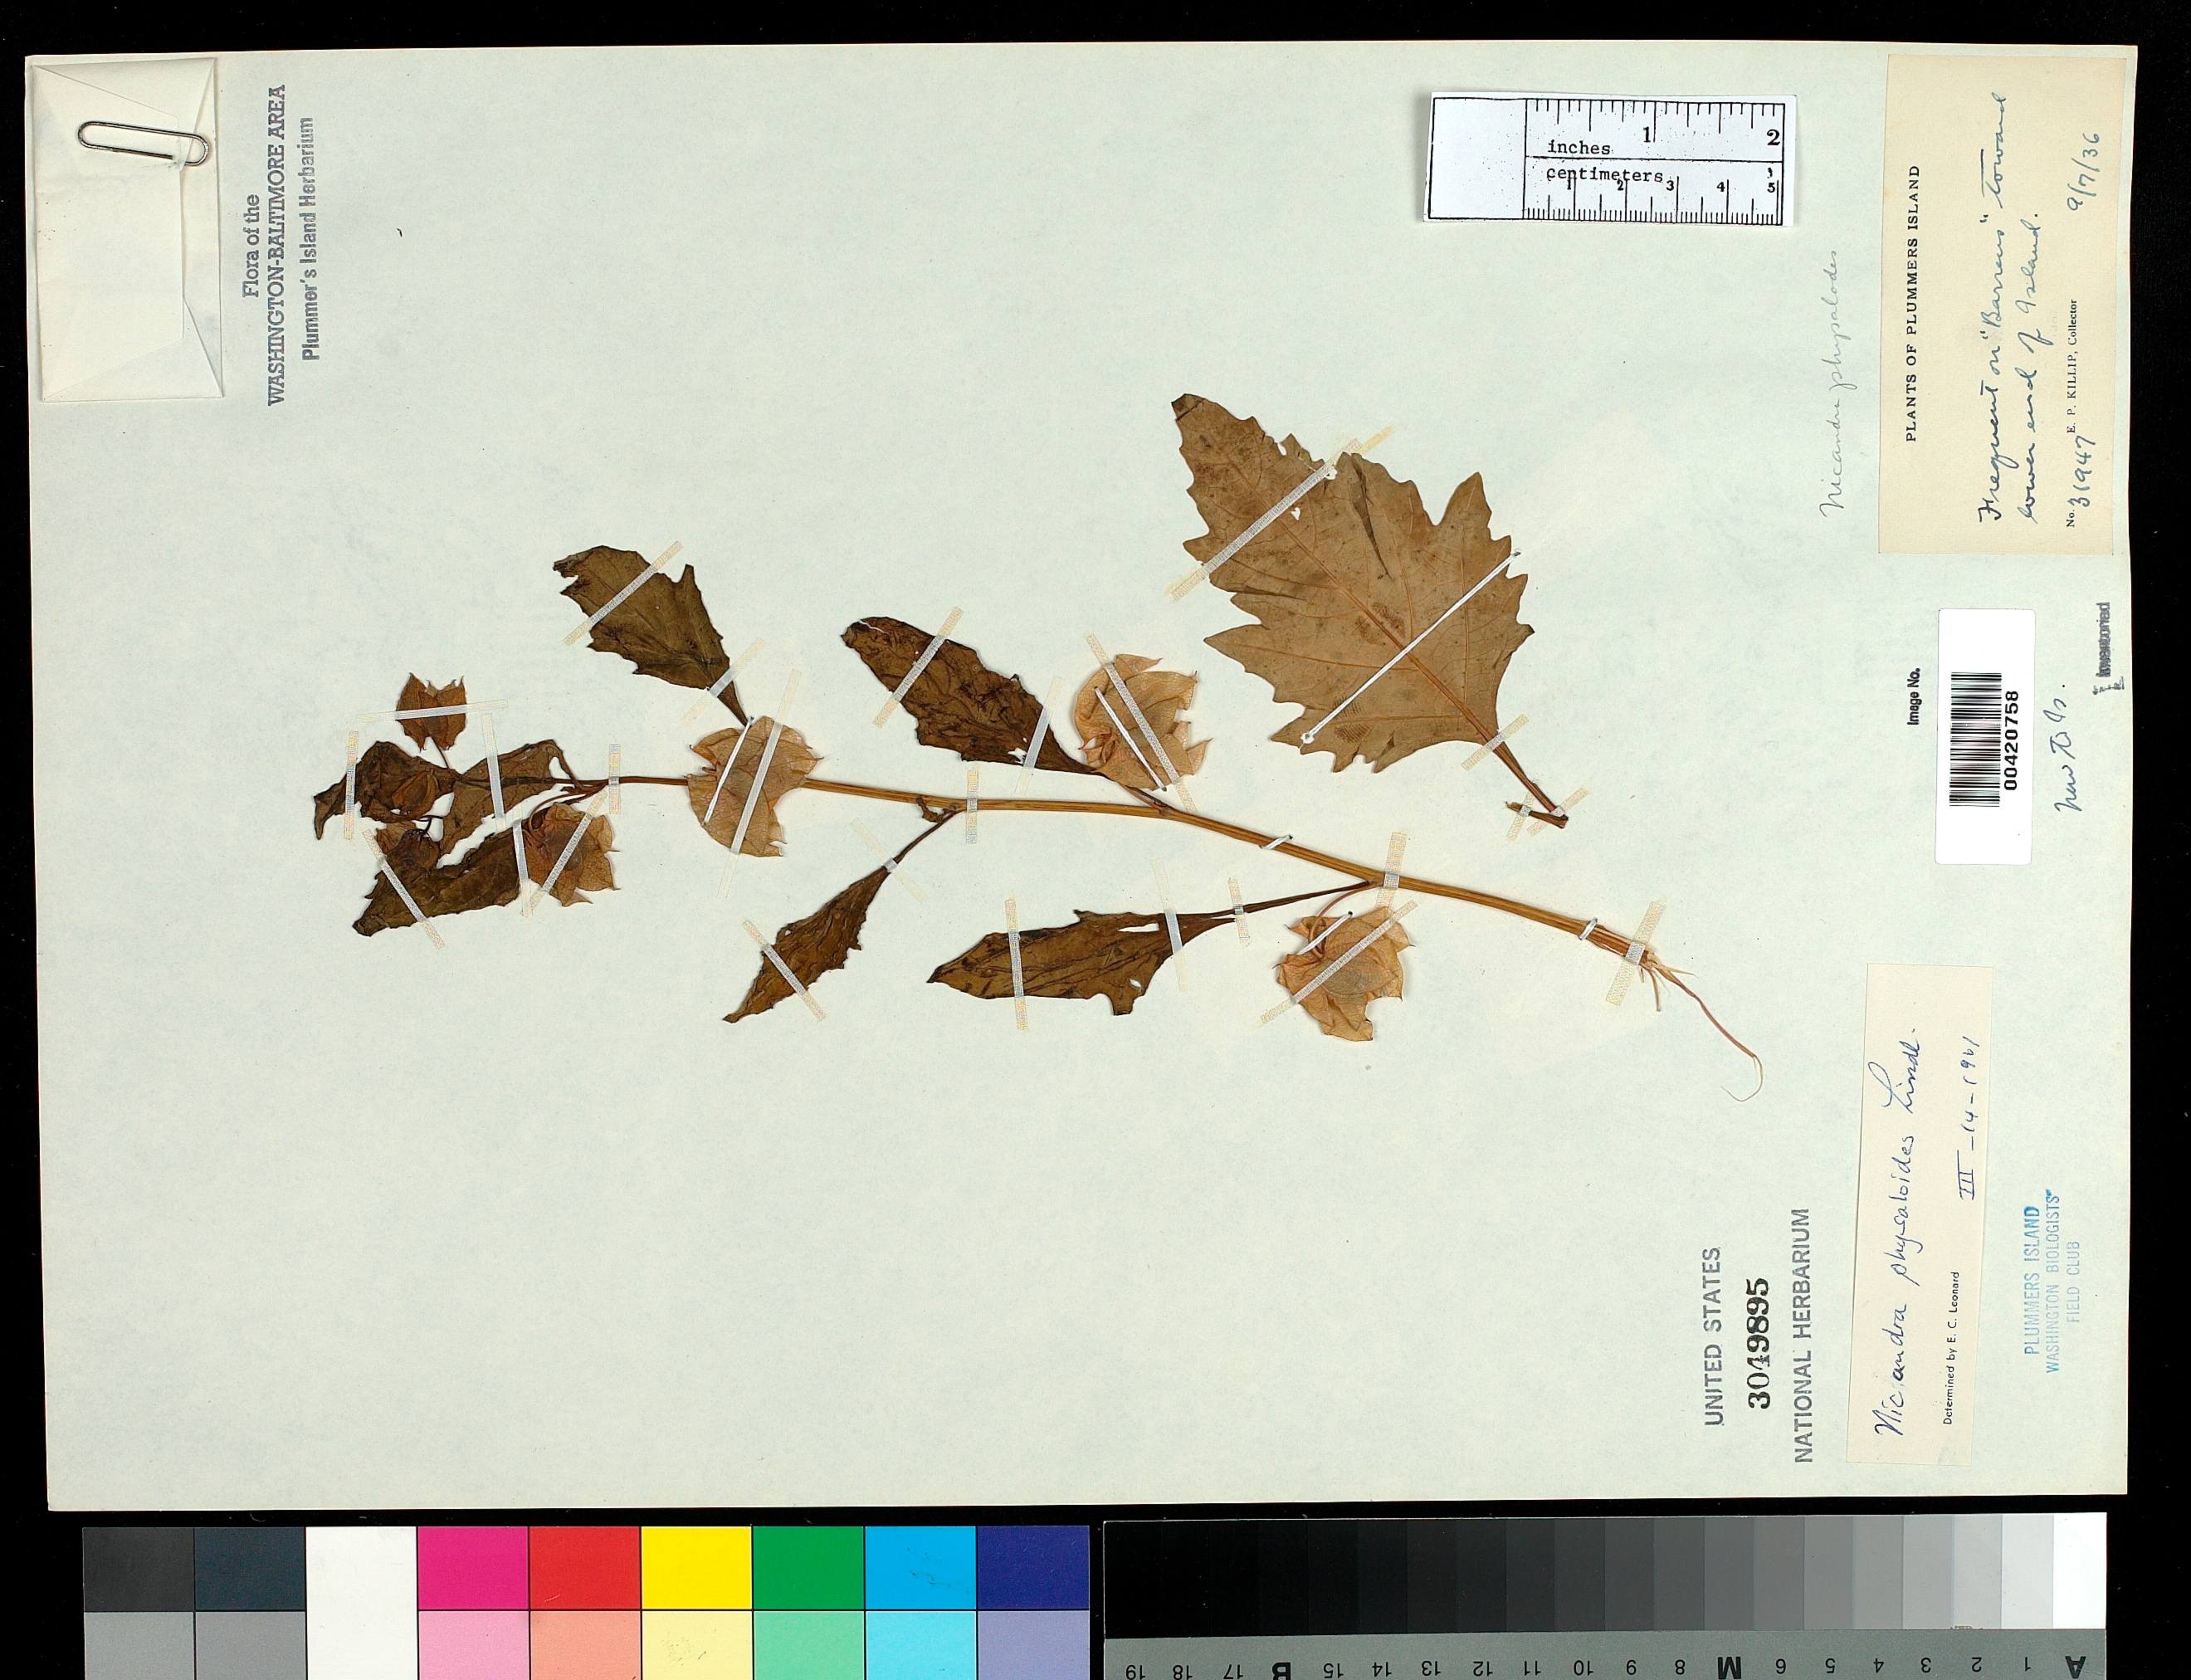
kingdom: Plantae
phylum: Tracheophyta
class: Magnoliopsida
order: Solanales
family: Solanaceae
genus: Nicandra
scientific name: Nicandra physalodes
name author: (L.) Gaertn.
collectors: E. P. Killip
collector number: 31947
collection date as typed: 07 Sep 1936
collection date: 1936-09-07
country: United States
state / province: Maryland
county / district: Montgomery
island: Plummers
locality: Plummer's Island; "barrens" toward lower end of isle C. & O. Canal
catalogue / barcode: US 3949895